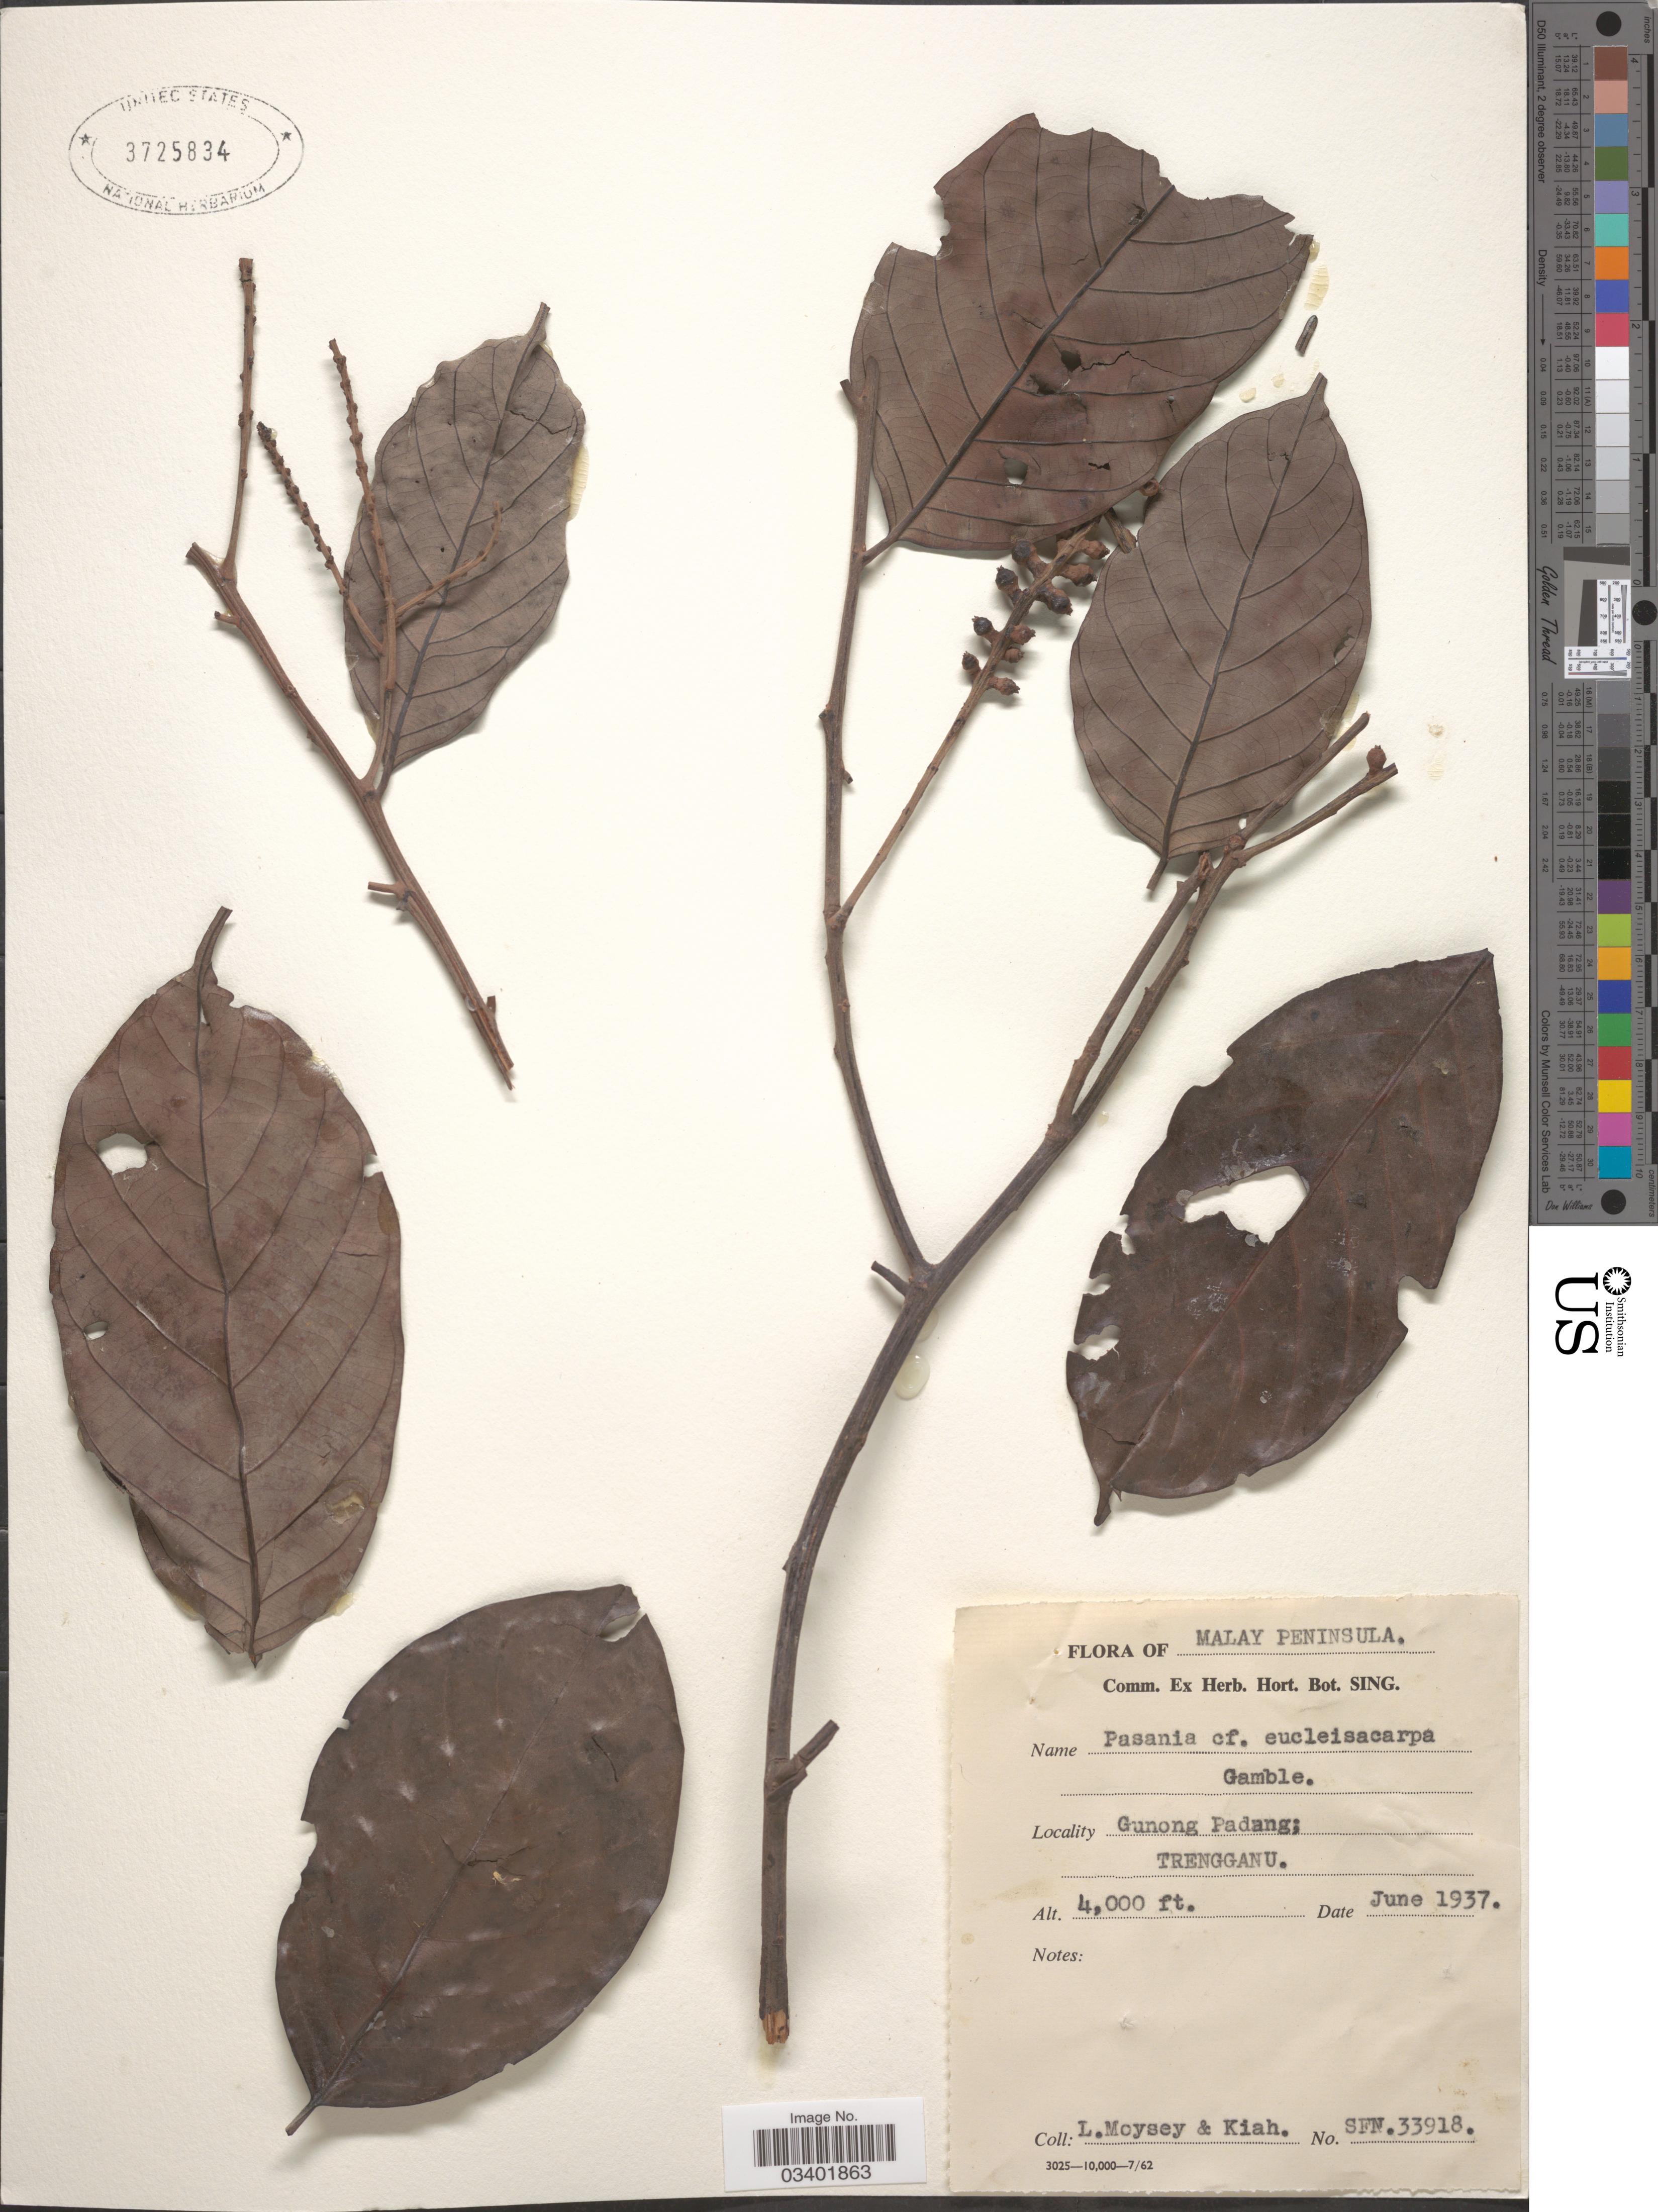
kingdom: Plantae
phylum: Tracheophyta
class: Magnoliopsida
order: Fagales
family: Fagaceae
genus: Lithocarpus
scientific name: Lithocarpus encleisocarpus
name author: (Korth.) A. Camus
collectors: L. Moysey & -. Kiah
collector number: SFN. 33918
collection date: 1937-06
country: Malaysia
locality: Malay Peninsula. Gunong Padang; Trengganu.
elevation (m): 1219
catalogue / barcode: US 3725834